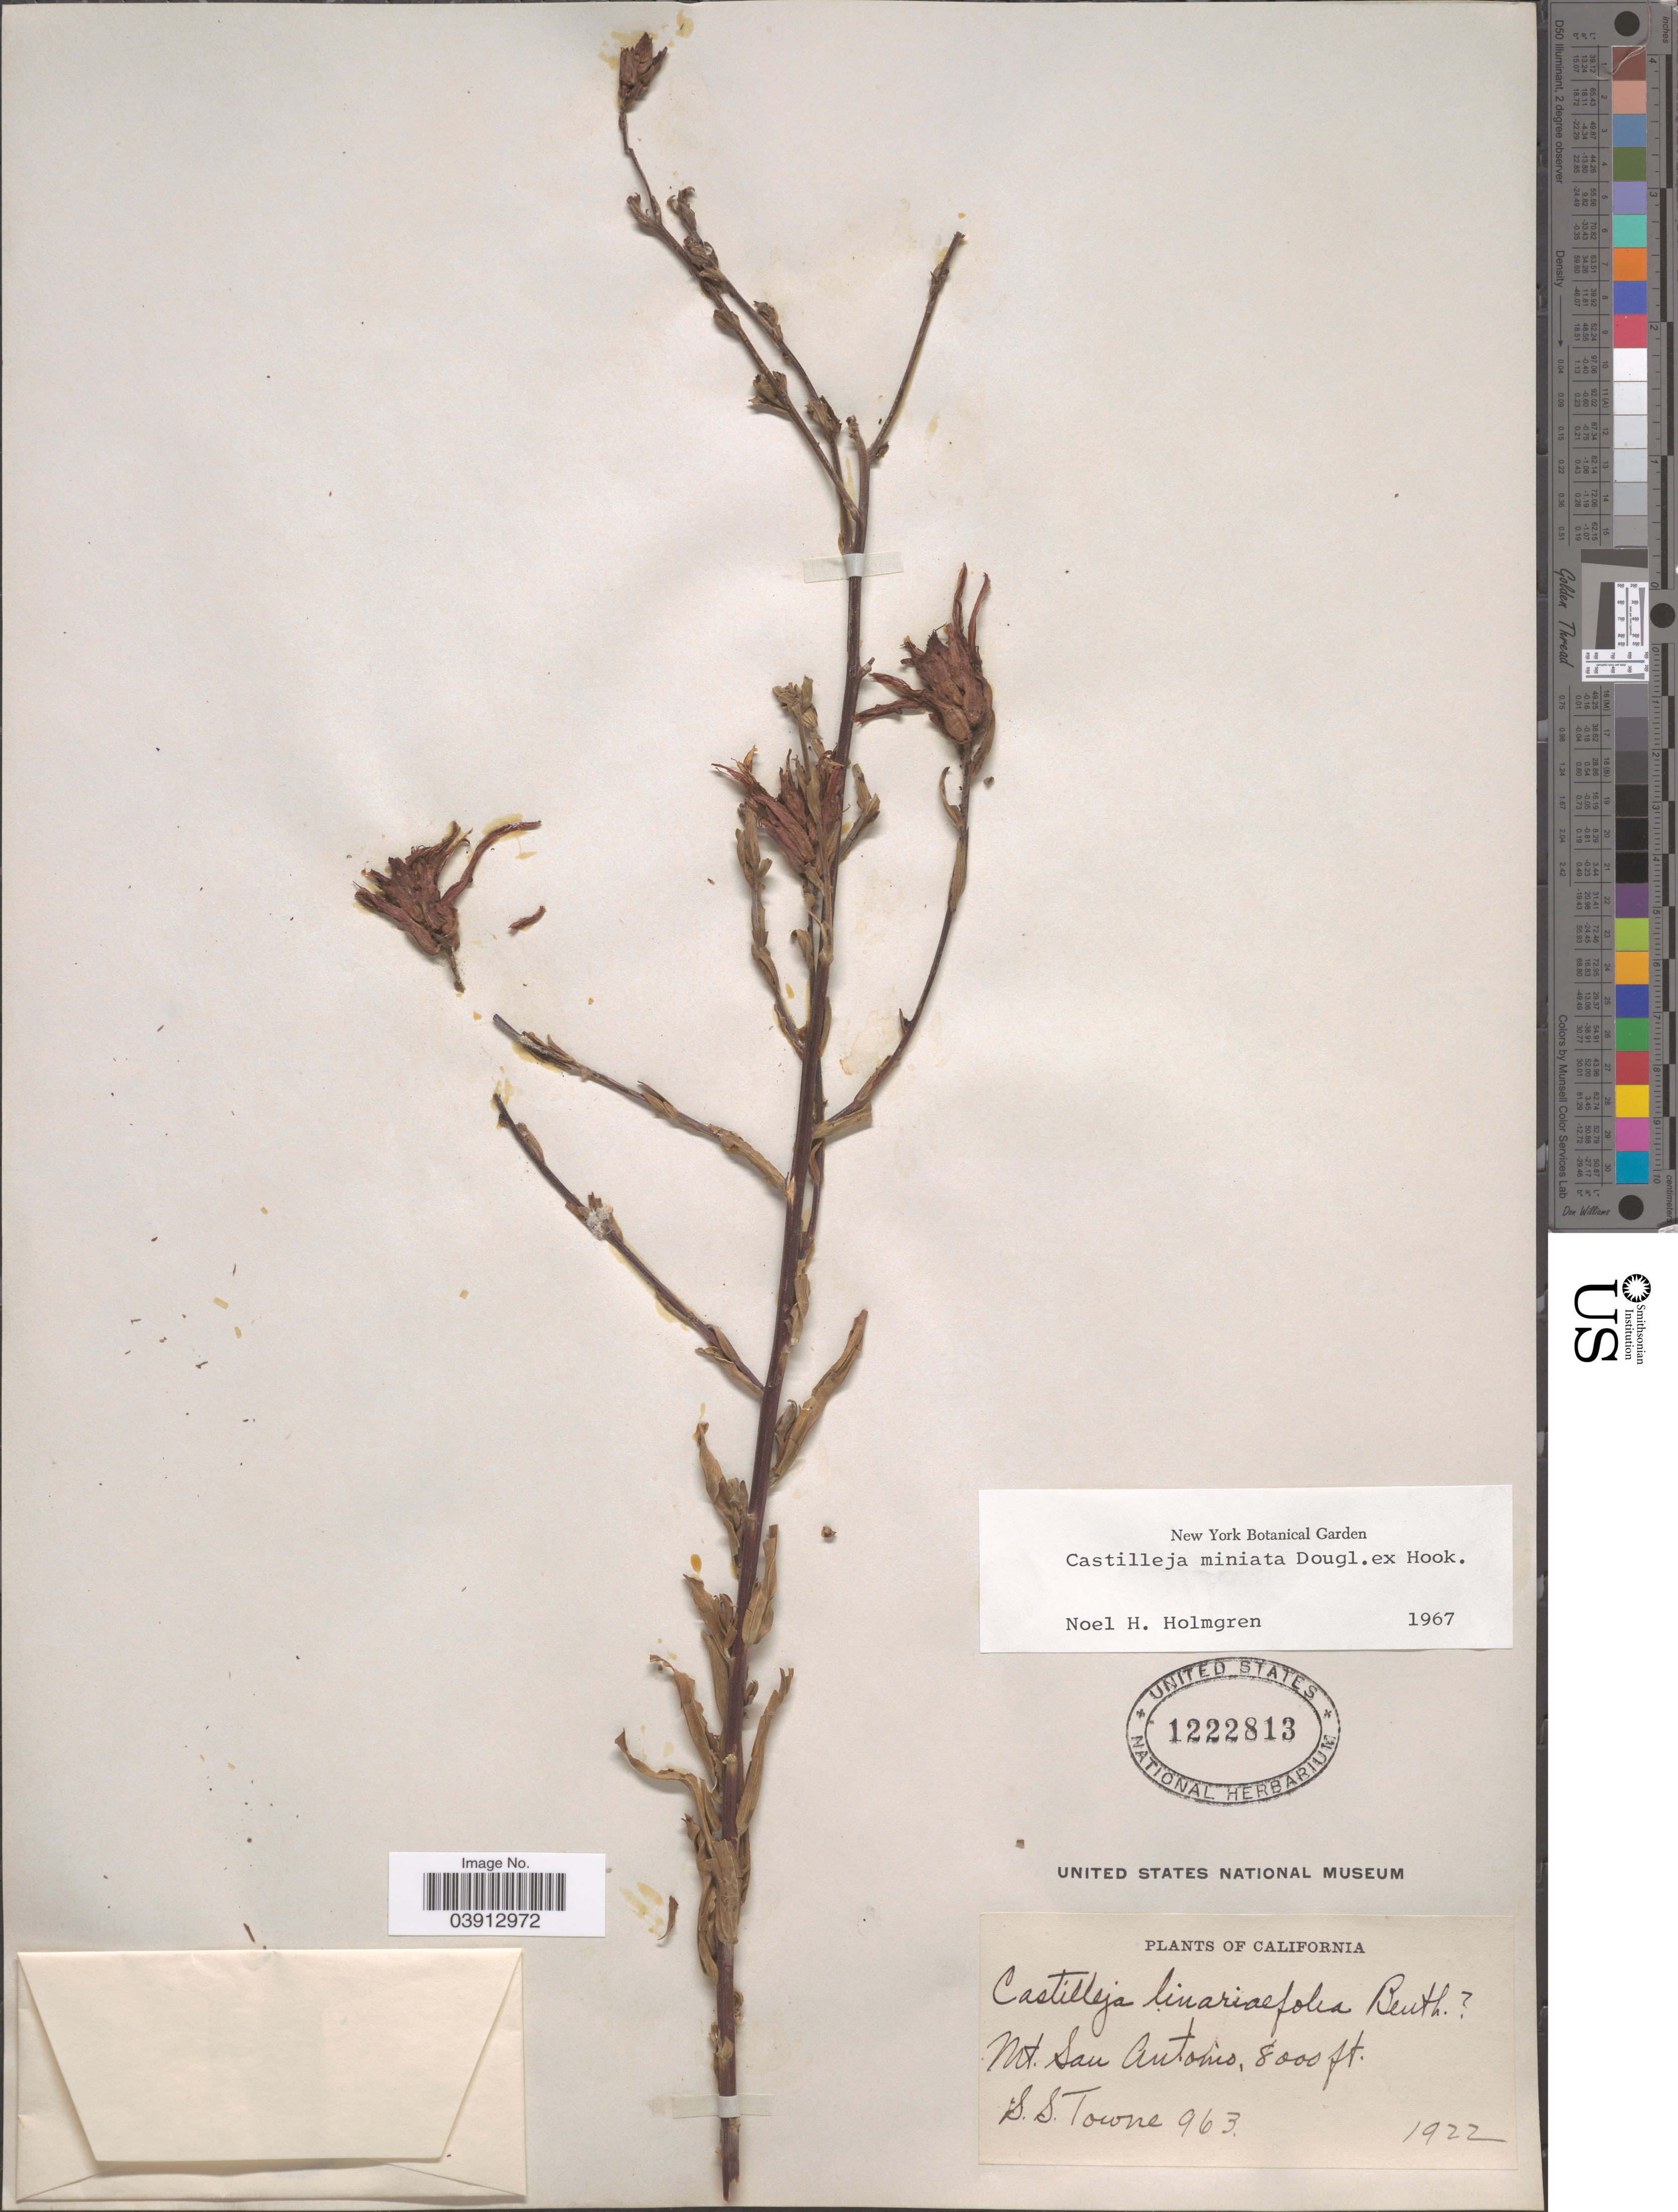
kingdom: Plantae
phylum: Tracheophyta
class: Magnoliopsida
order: Lamiales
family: Orobanchaceae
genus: Castilleja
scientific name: Castilleja miniata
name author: Douglas ex Hook.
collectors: S. Towne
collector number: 963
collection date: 1922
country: United States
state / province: California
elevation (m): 2438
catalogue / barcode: US 1222813